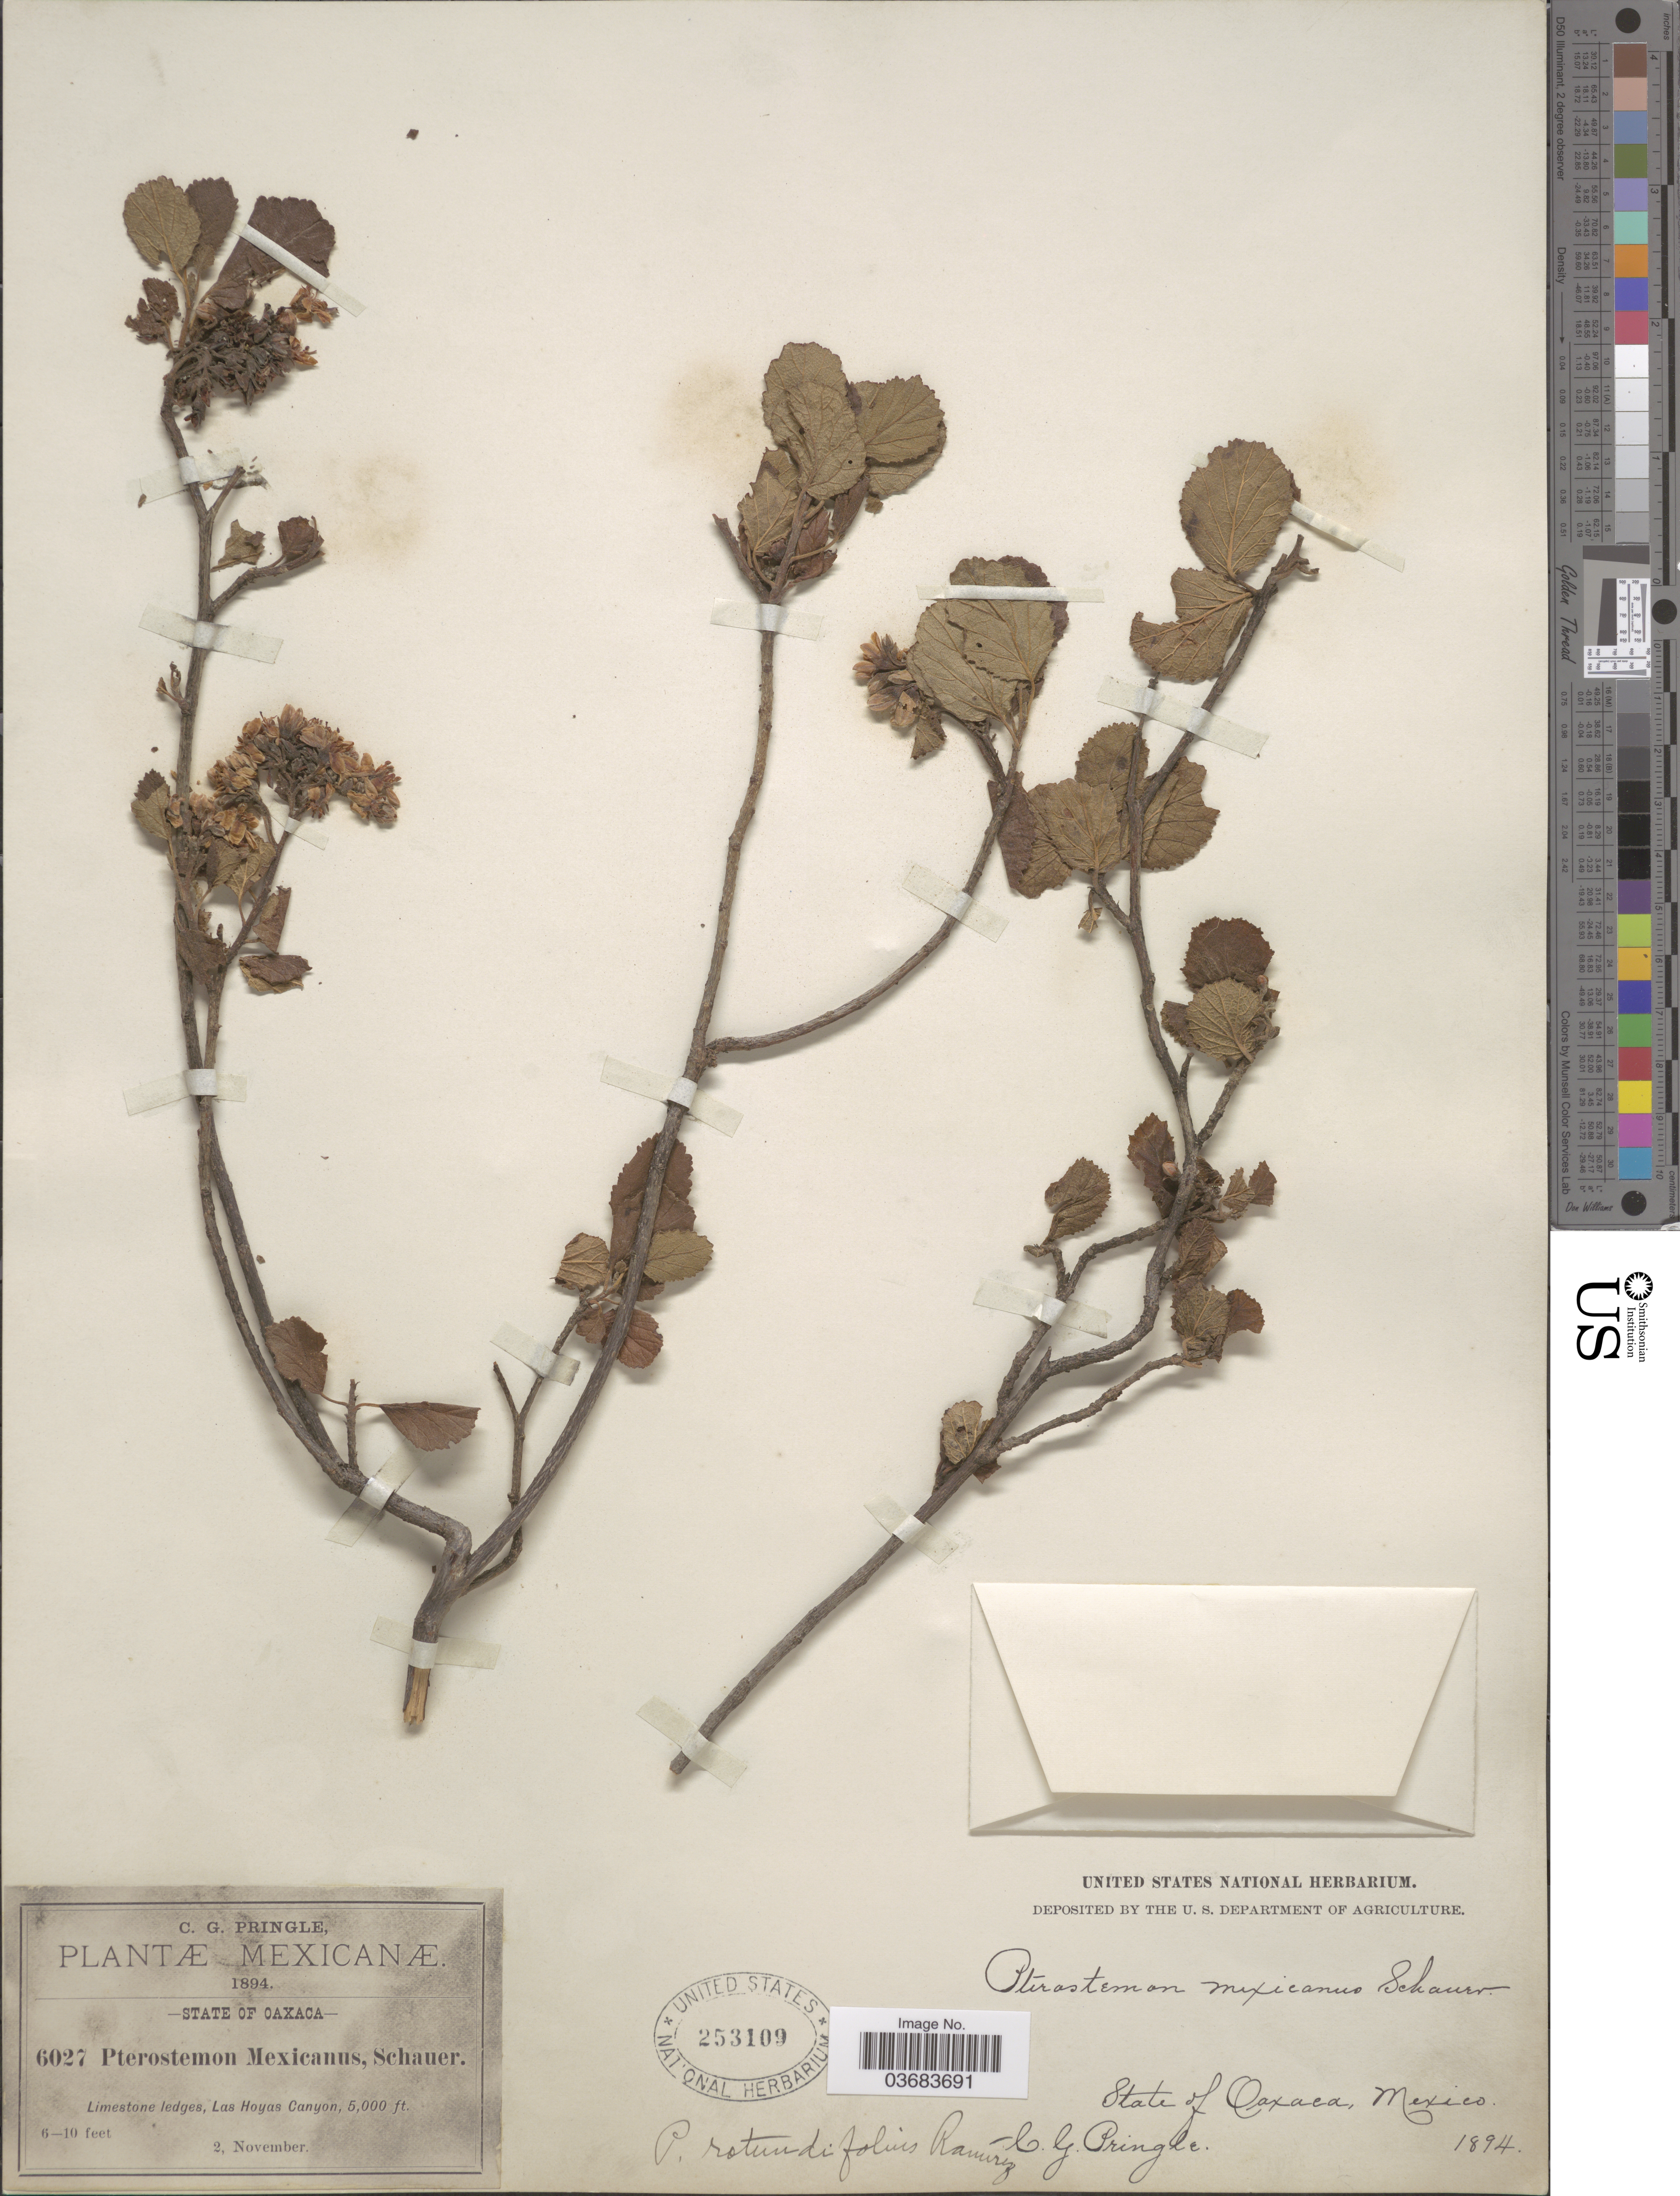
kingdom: Plantae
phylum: Tracheophyta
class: Magnoliopsida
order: Saxifragales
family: Iteaceae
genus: Pterostemon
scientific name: Pterostemon rotundifolius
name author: Ramírez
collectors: C. G. Pringle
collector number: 6027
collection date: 1894-11-02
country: Mexico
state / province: Oaxaca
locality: Limestone ledges, Las Hoyas Canyon.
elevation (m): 1524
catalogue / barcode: US 253109